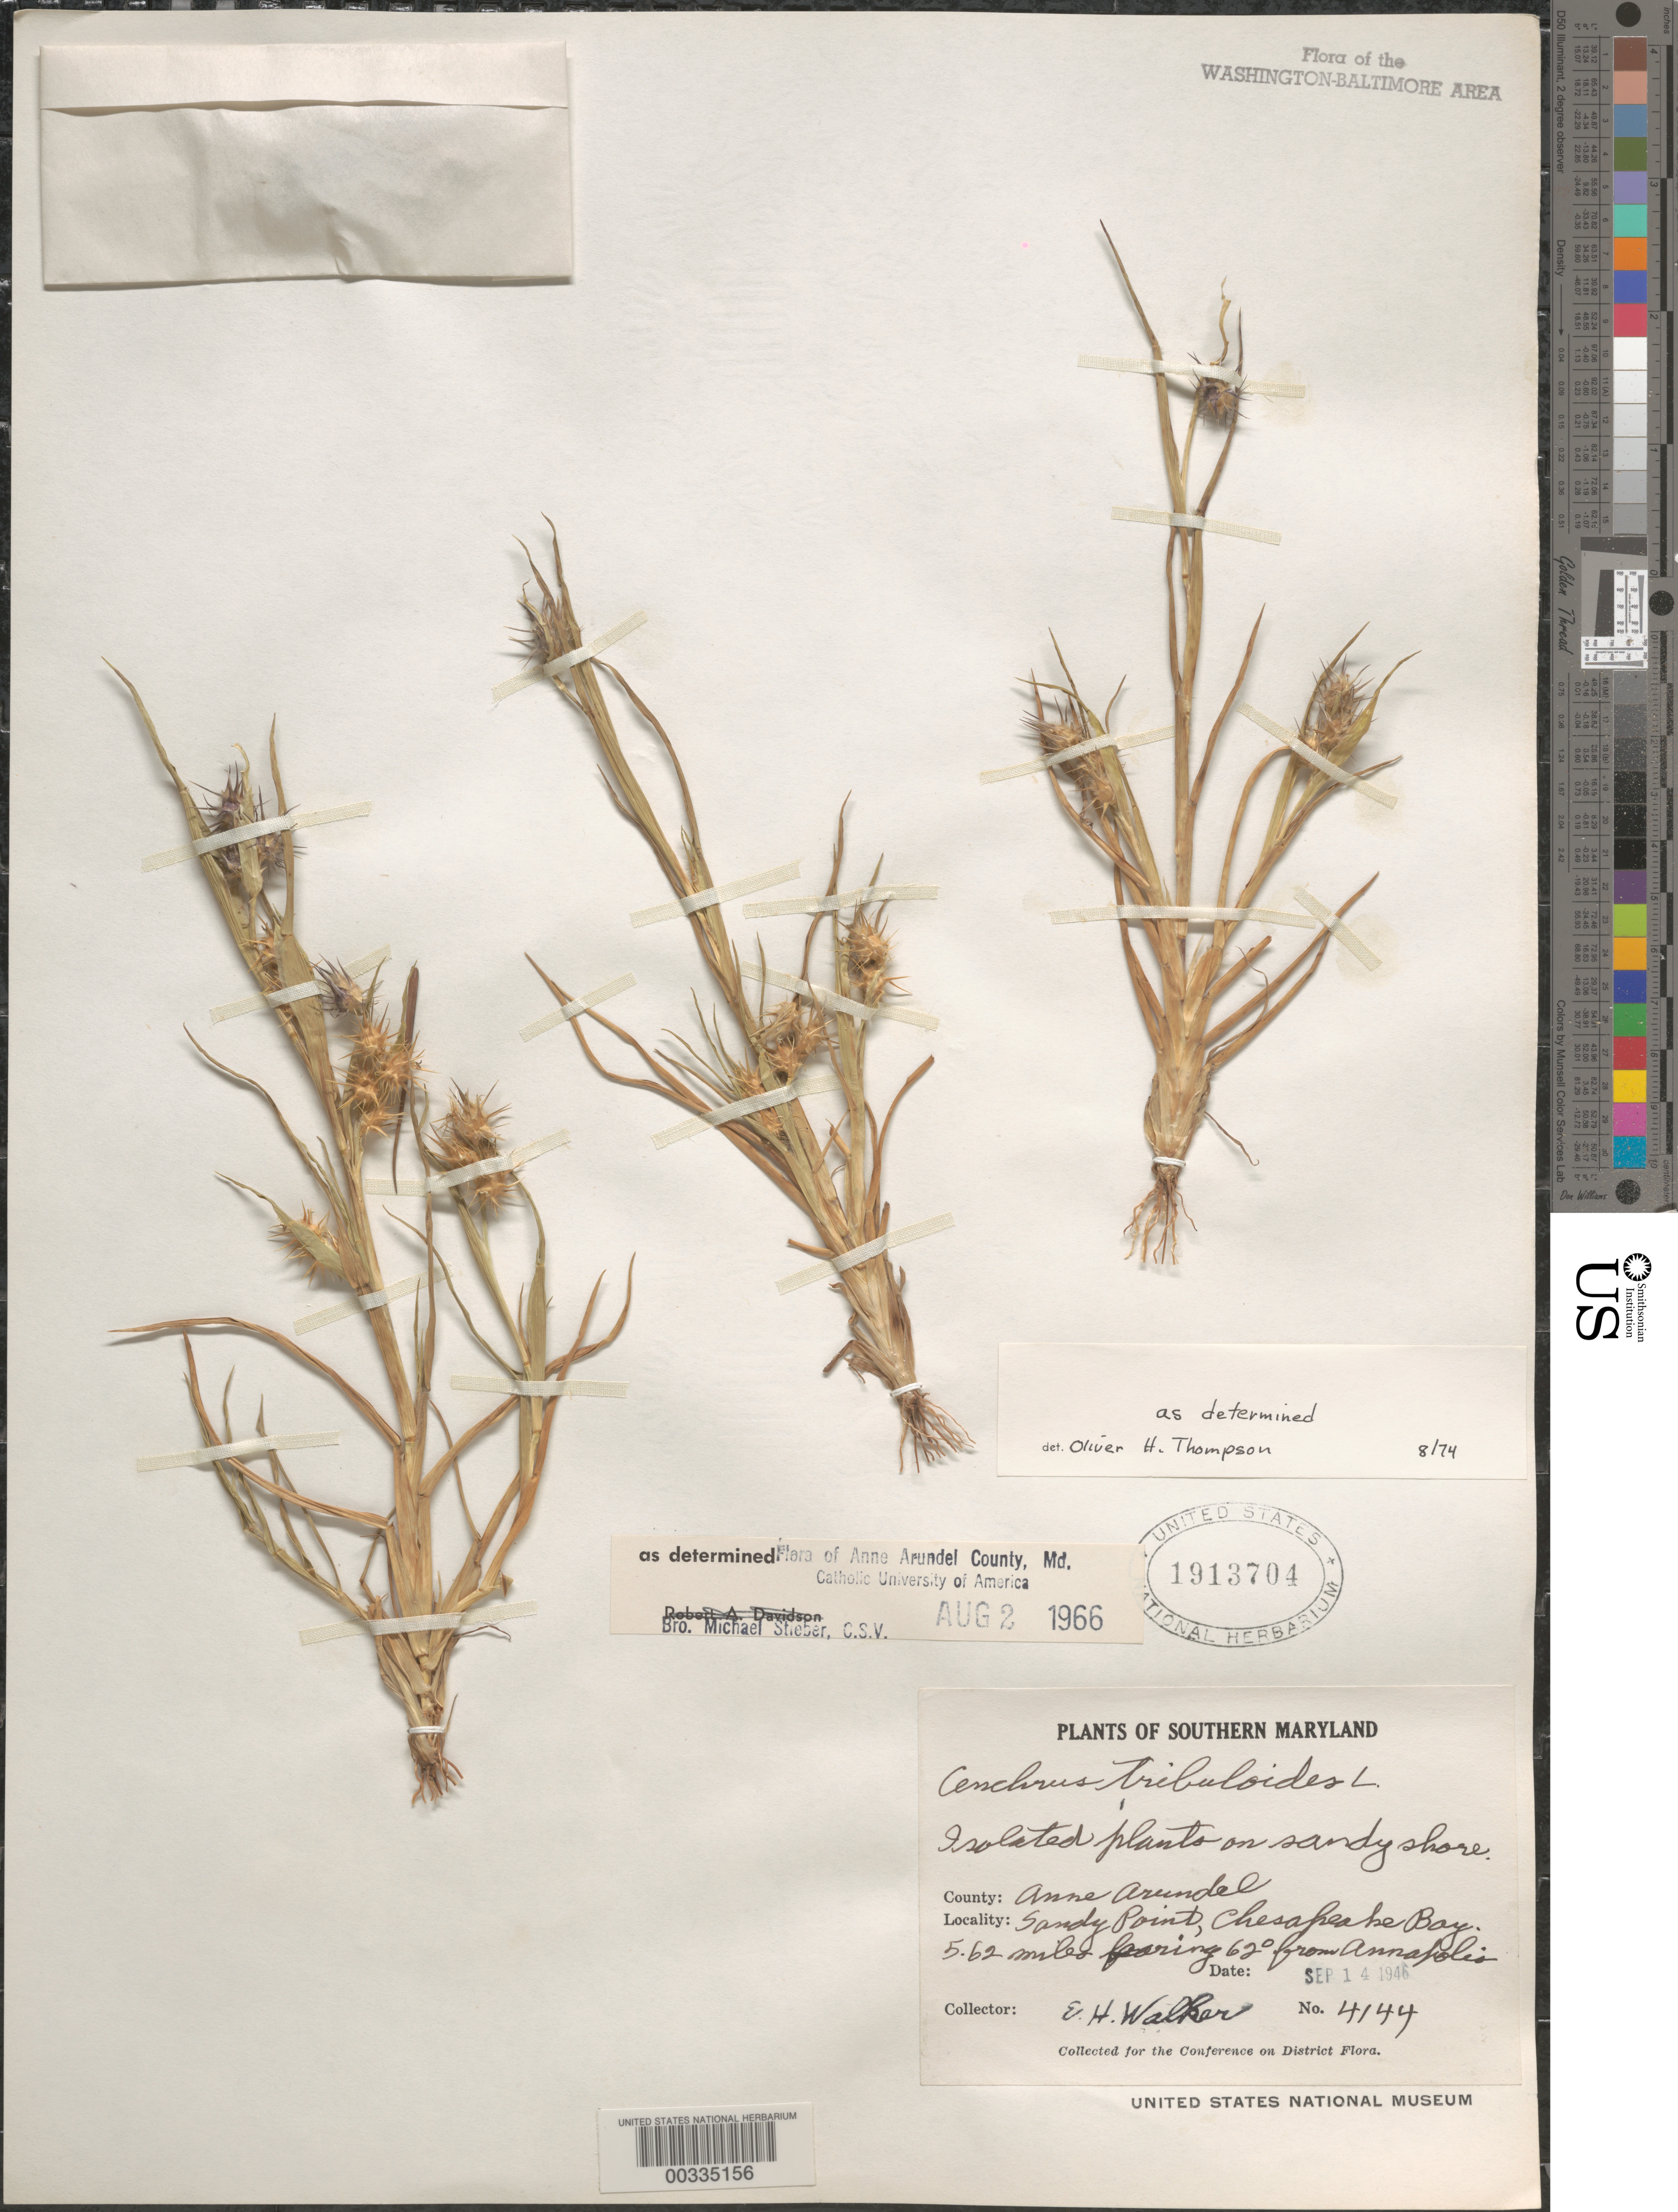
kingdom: Plantae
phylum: Tracheophyta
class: Liliopsida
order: Poales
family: Poaceae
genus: Cenchrus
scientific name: Cenchrus tribuloides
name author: L.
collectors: E. H. Walker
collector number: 4144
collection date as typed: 14 Sep 1946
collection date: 1946-09-14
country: United States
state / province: Maryland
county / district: Anne Arundel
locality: Sandy Point, Chesapeake Bay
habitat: Sandy shore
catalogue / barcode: US 1913704